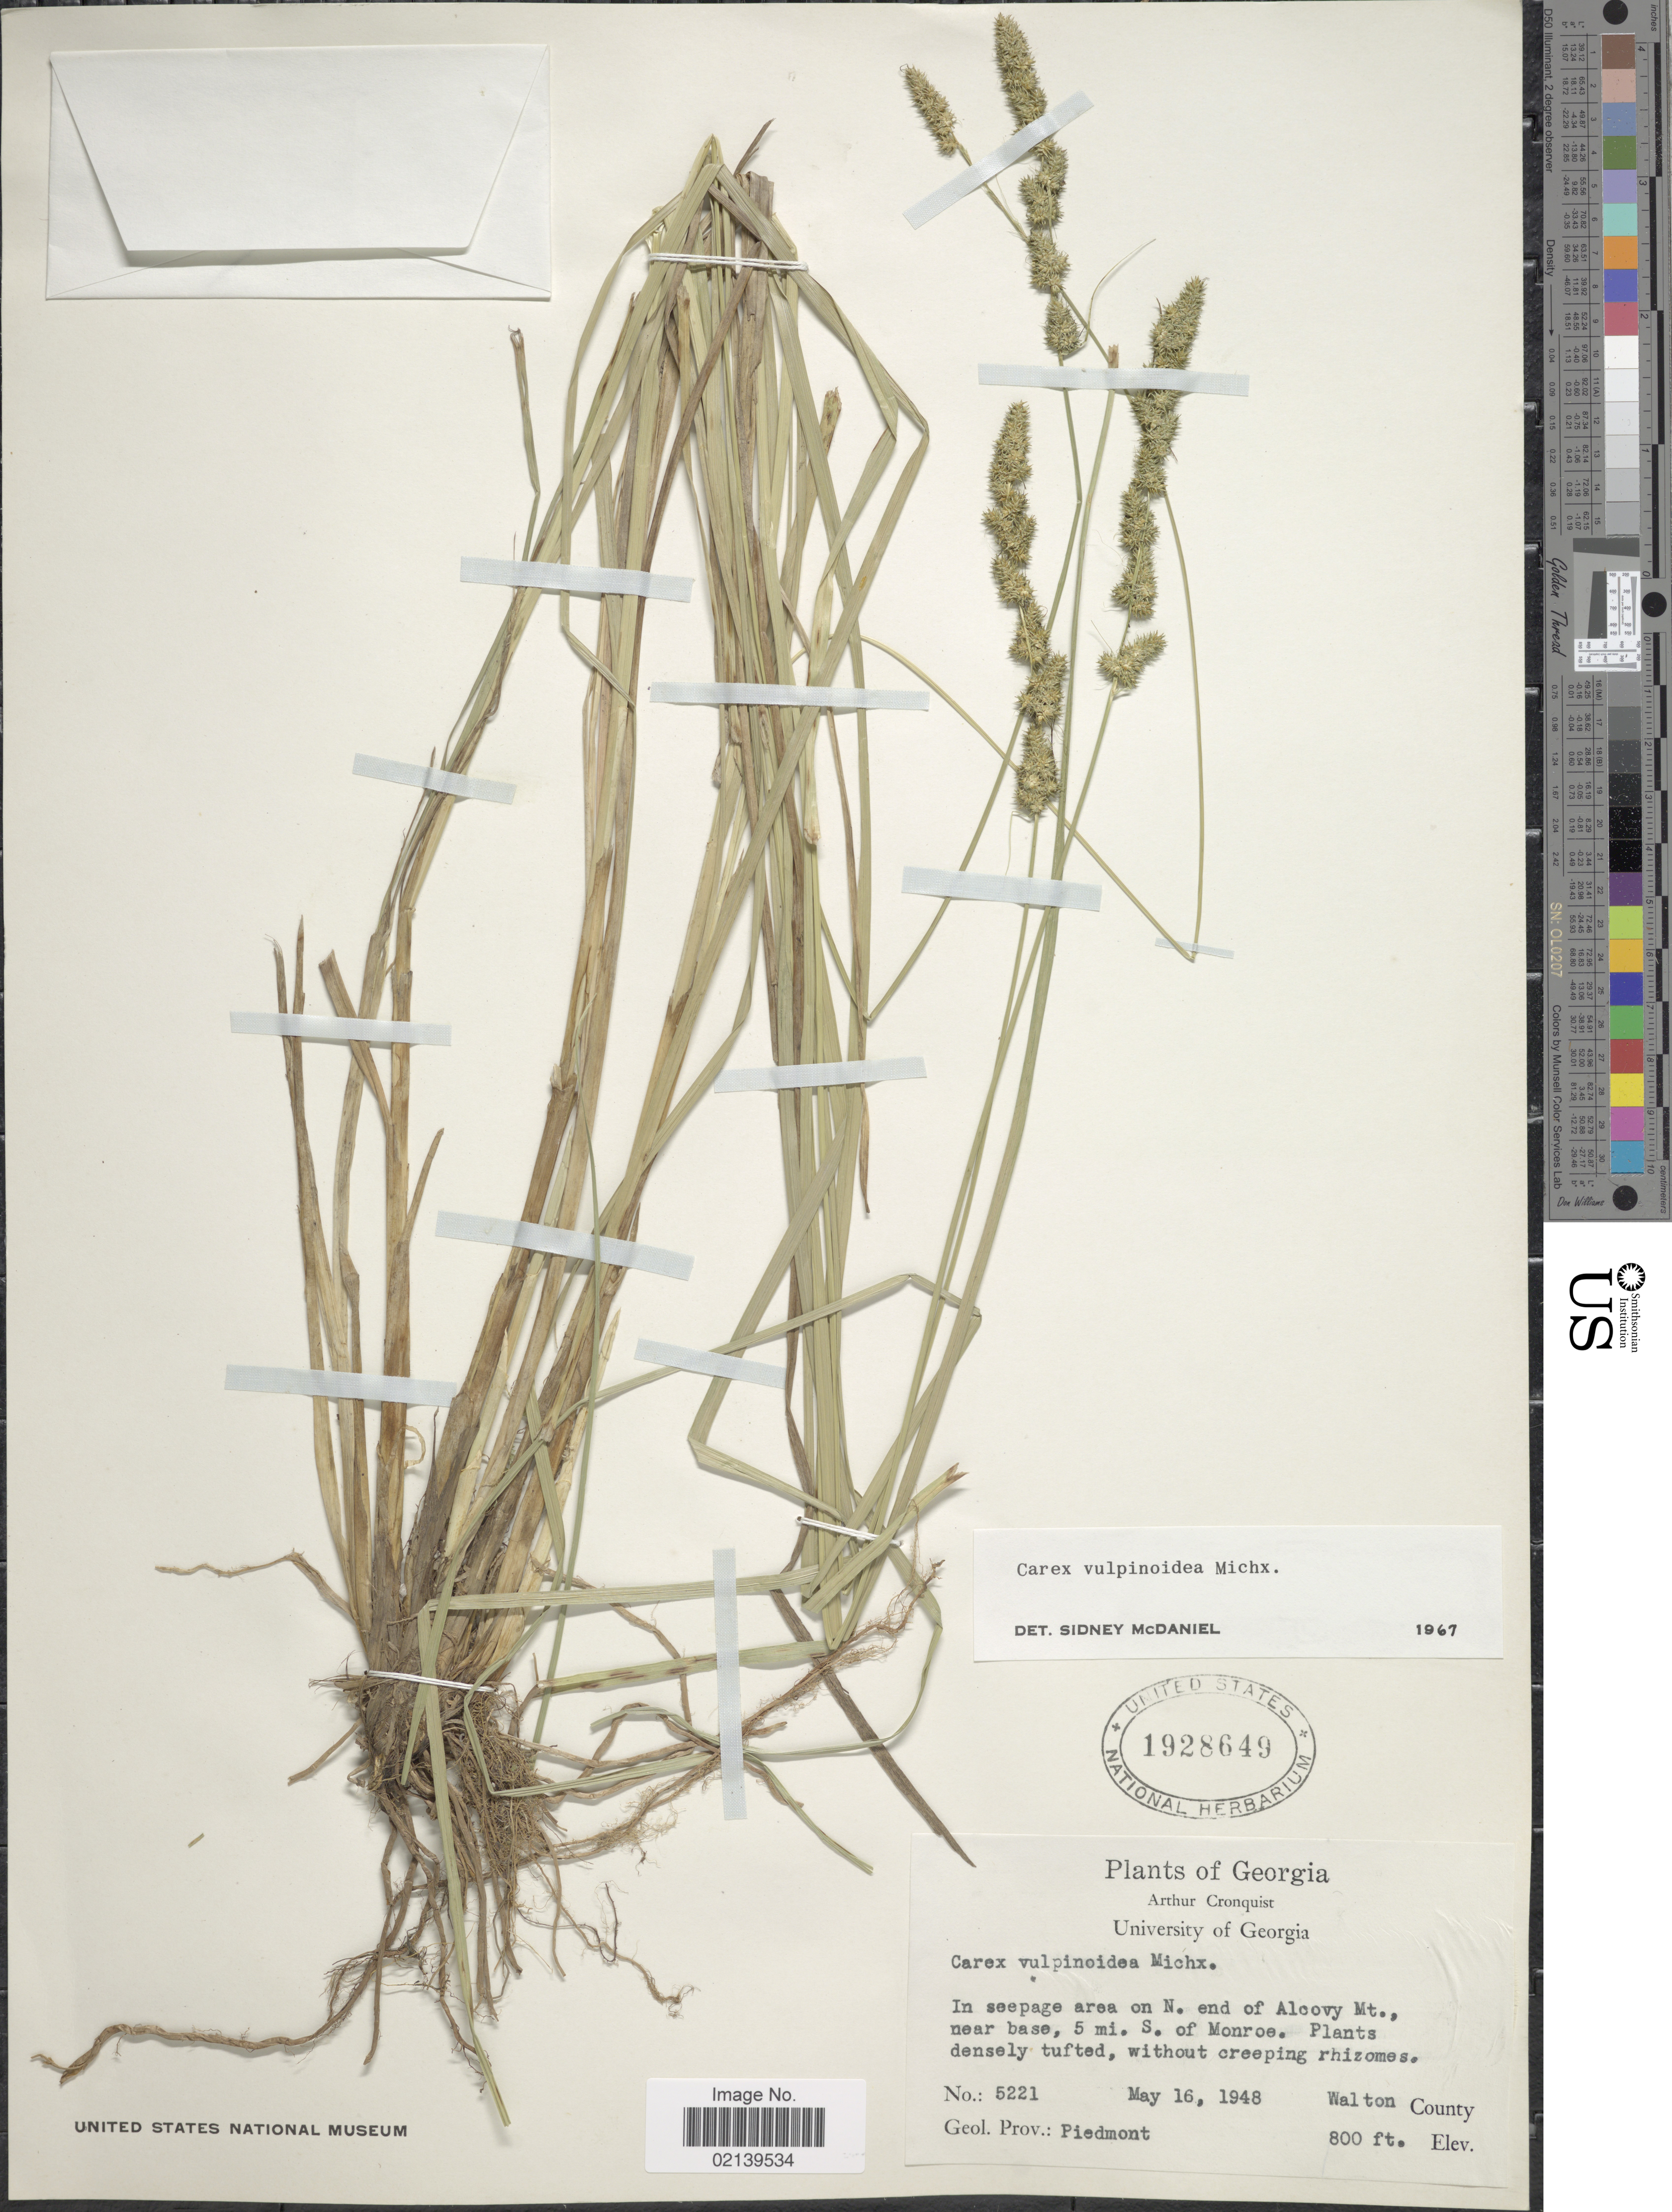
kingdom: Plantae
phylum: Tracheophyta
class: Liliopsida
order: Poales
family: Cyperaceae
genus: Carex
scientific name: Carex vulpinoidea Michx.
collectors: A. J. Cronquist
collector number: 5221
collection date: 1948-05-16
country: United States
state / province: Georgia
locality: In seepage area on N. end of Alcovy Mt., near base, 5 mi. S. of Monroe, Walton County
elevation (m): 244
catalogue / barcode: US 1928649